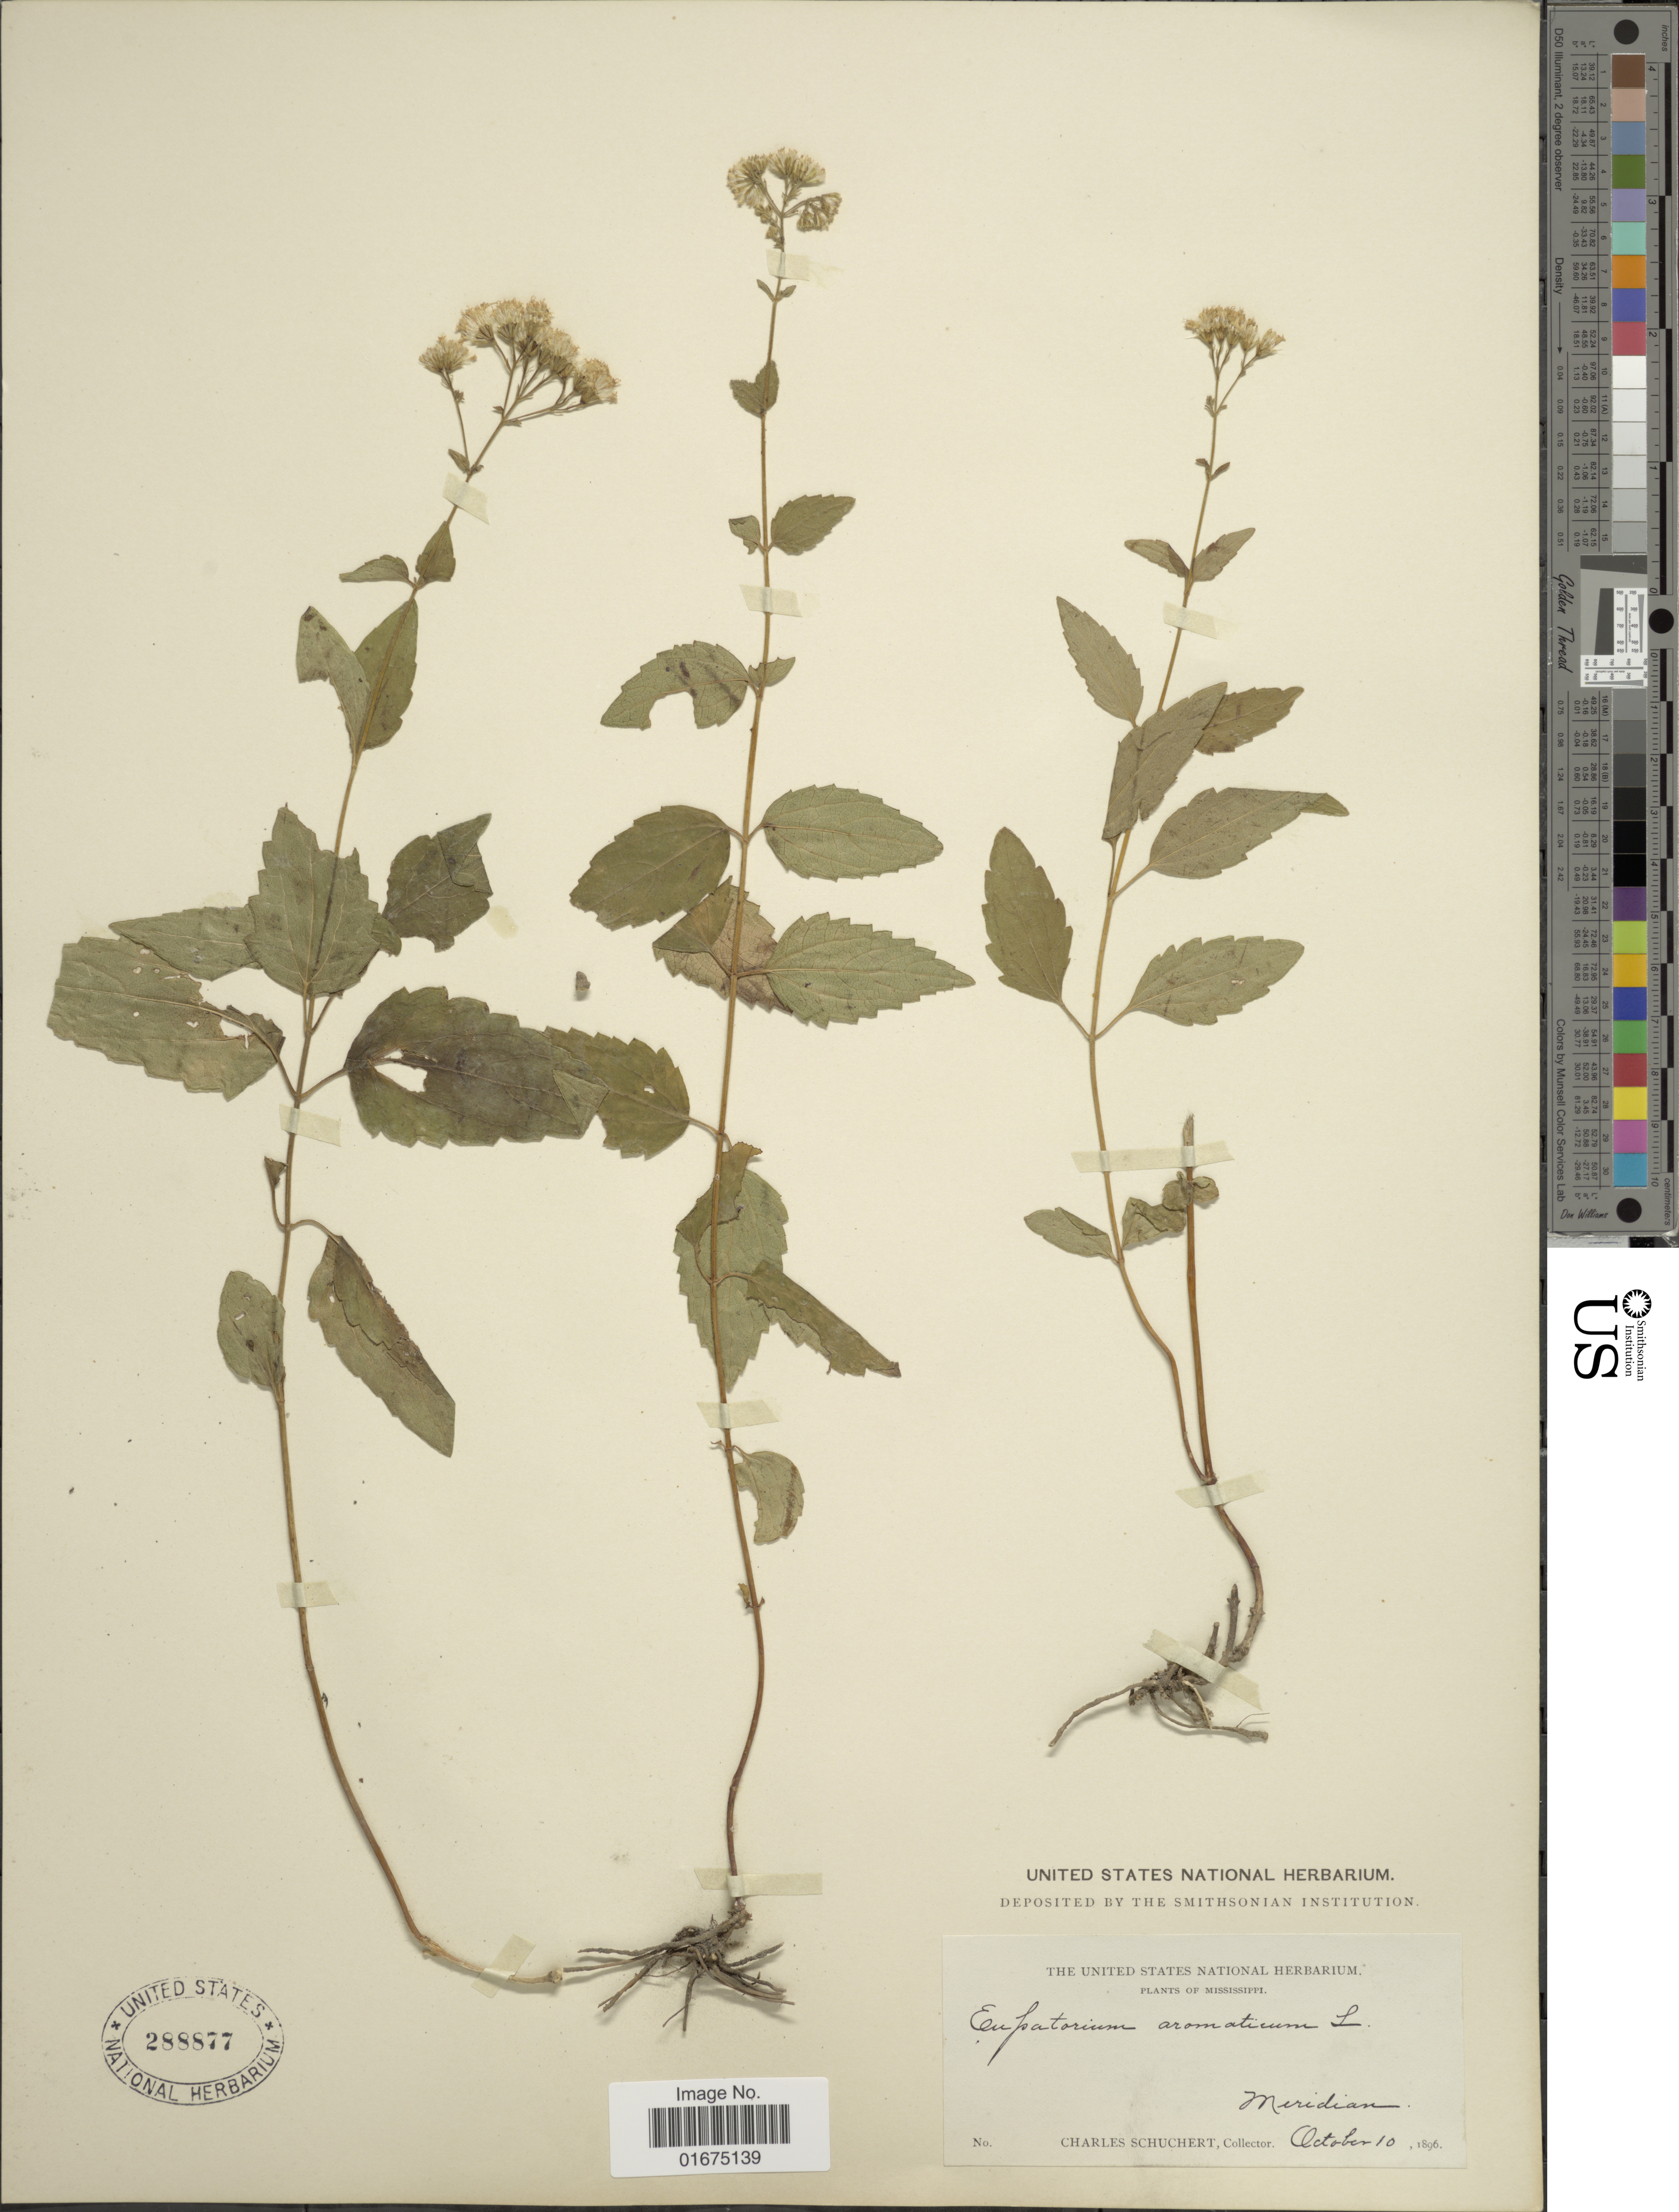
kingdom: Plantae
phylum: Tracheophyta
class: Magnoliopsida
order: Asterales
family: Asteraceae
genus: Ageratina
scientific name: Ageratina aromatica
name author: (L.) Spach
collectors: C. Schuchert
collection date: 1896-10-10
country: United States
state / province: Mississippi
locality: Meridian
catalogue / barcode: US 288877